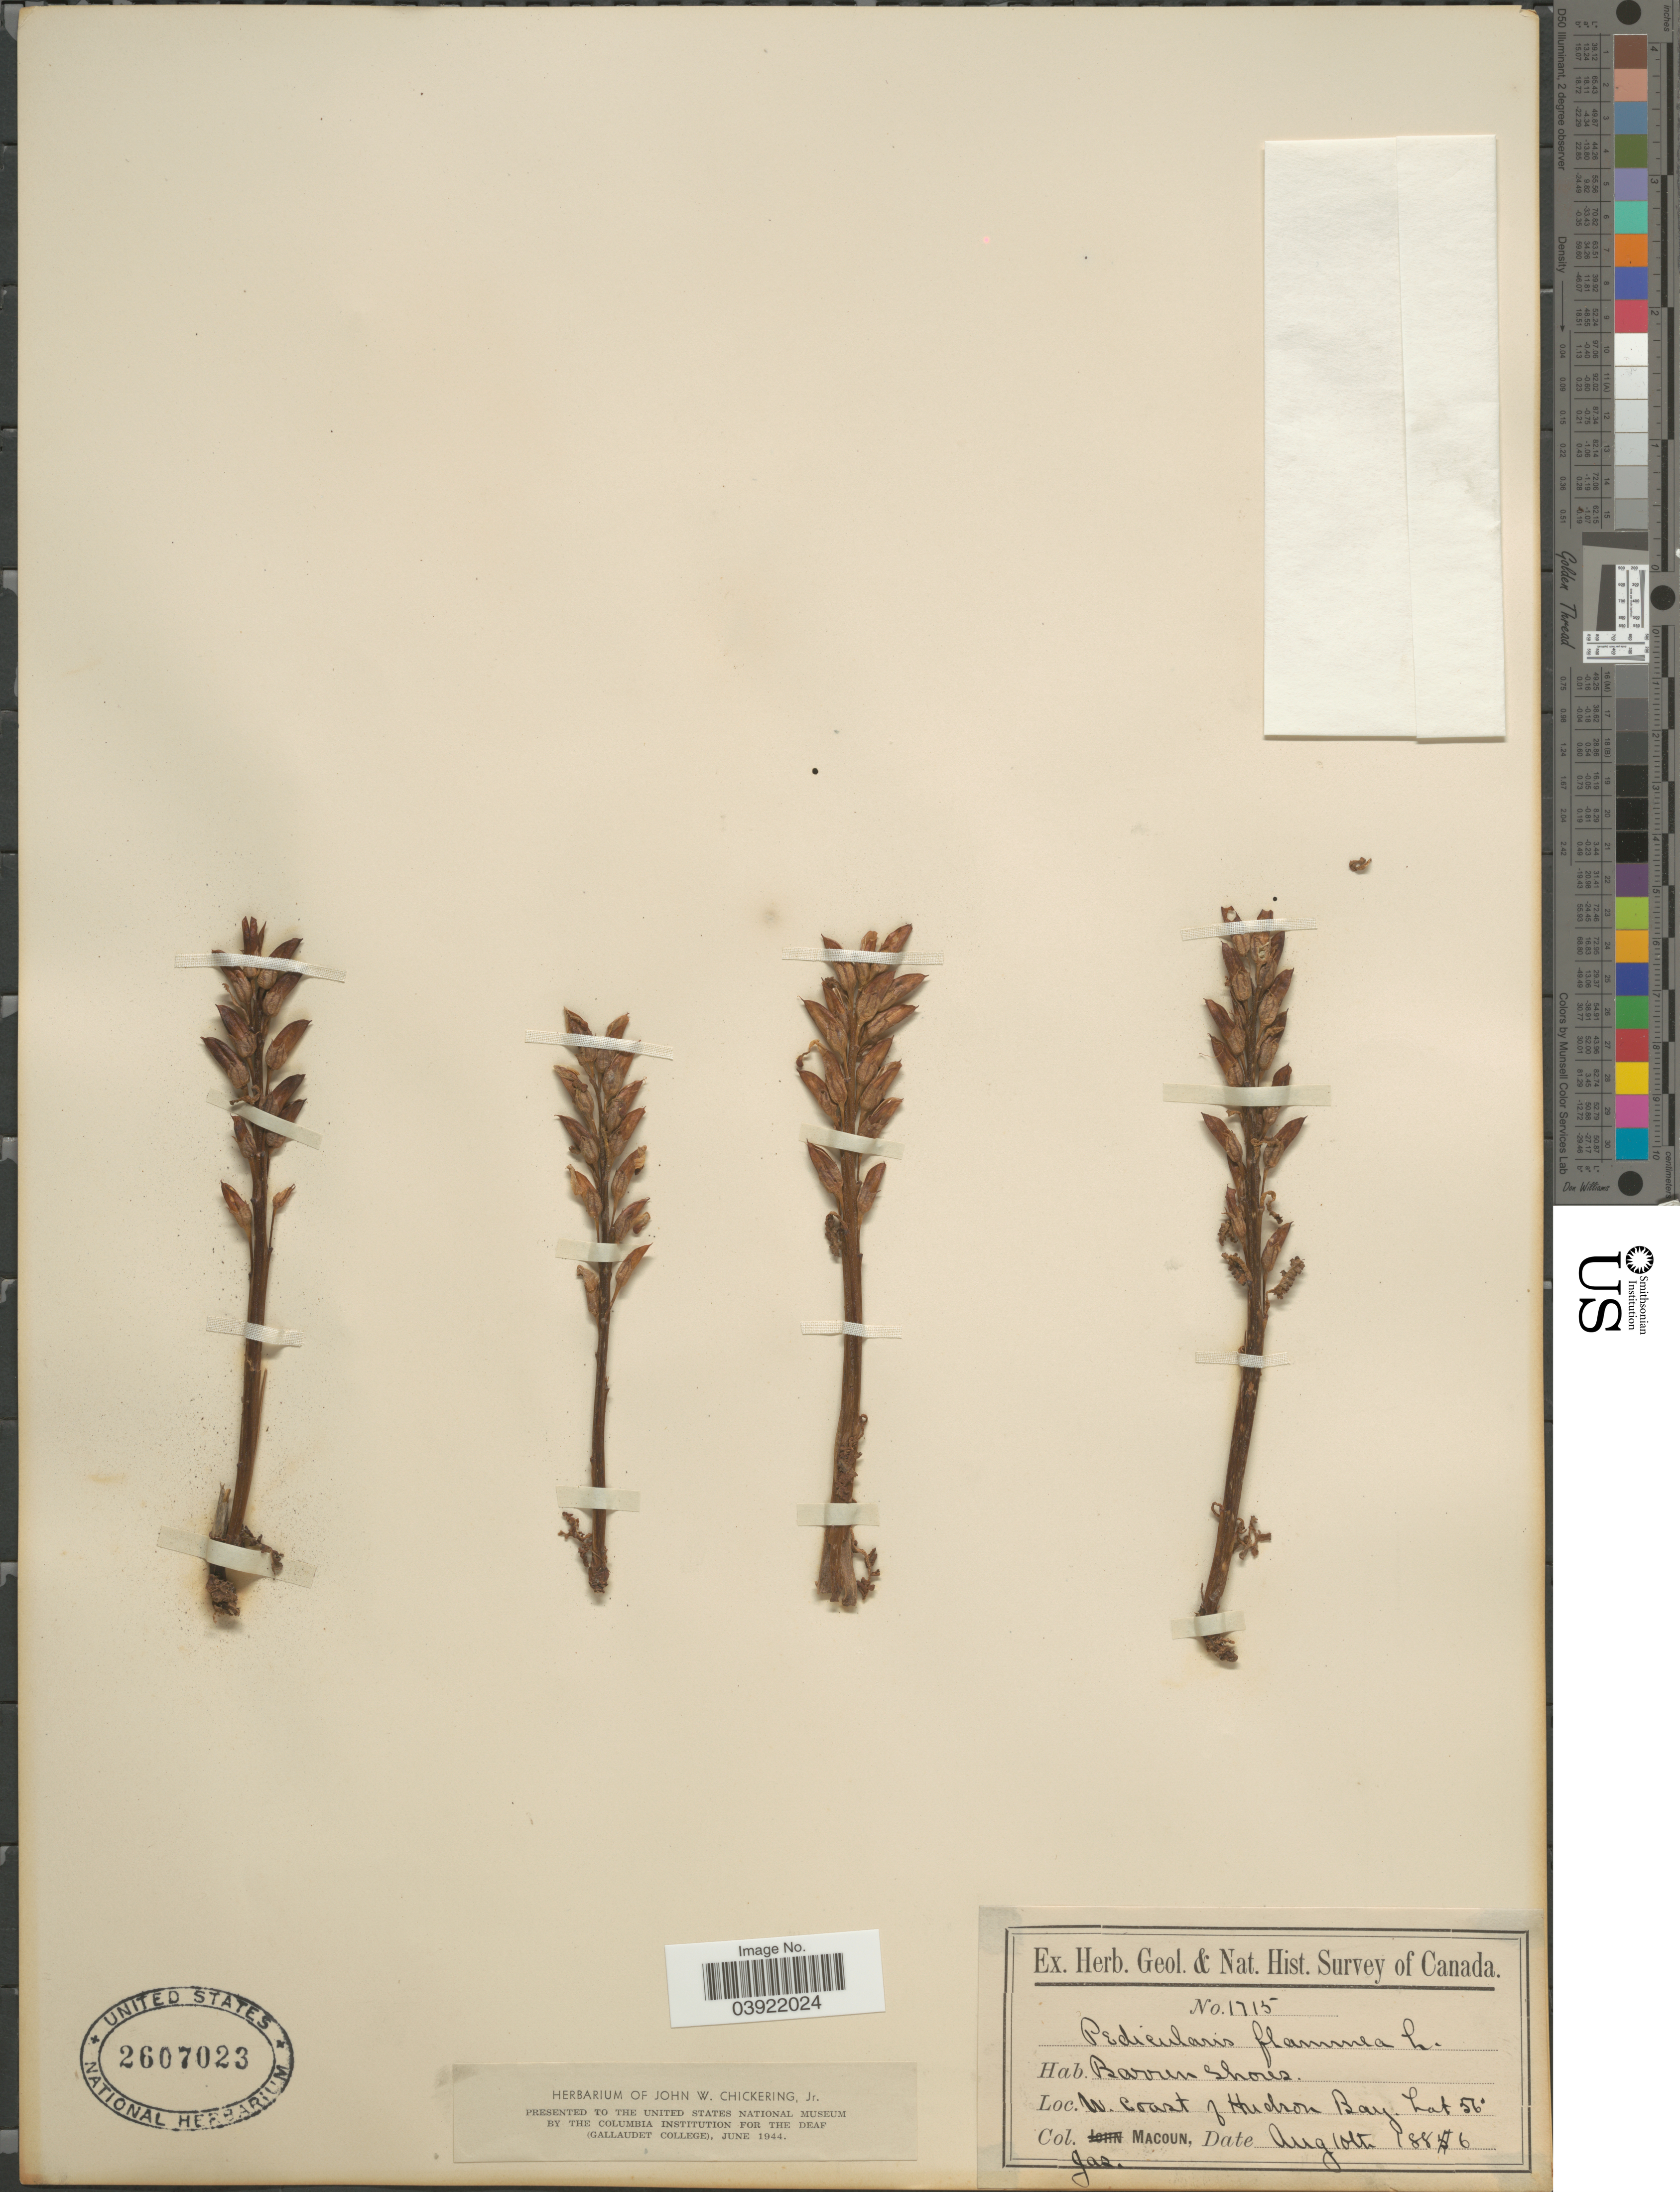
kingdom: Plantae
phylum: Tracheophyta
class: Magnoliopsida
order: Lamiales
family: Orobanchaceae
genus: Pedicularis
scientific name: Pedicularis flammea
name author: L.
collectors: J. Macoun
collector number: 1715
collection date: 1886-08-10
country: Canada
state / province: Ontario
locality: Barren Shores. W. Coast of Hudson Bay.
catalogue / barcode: US 2607023